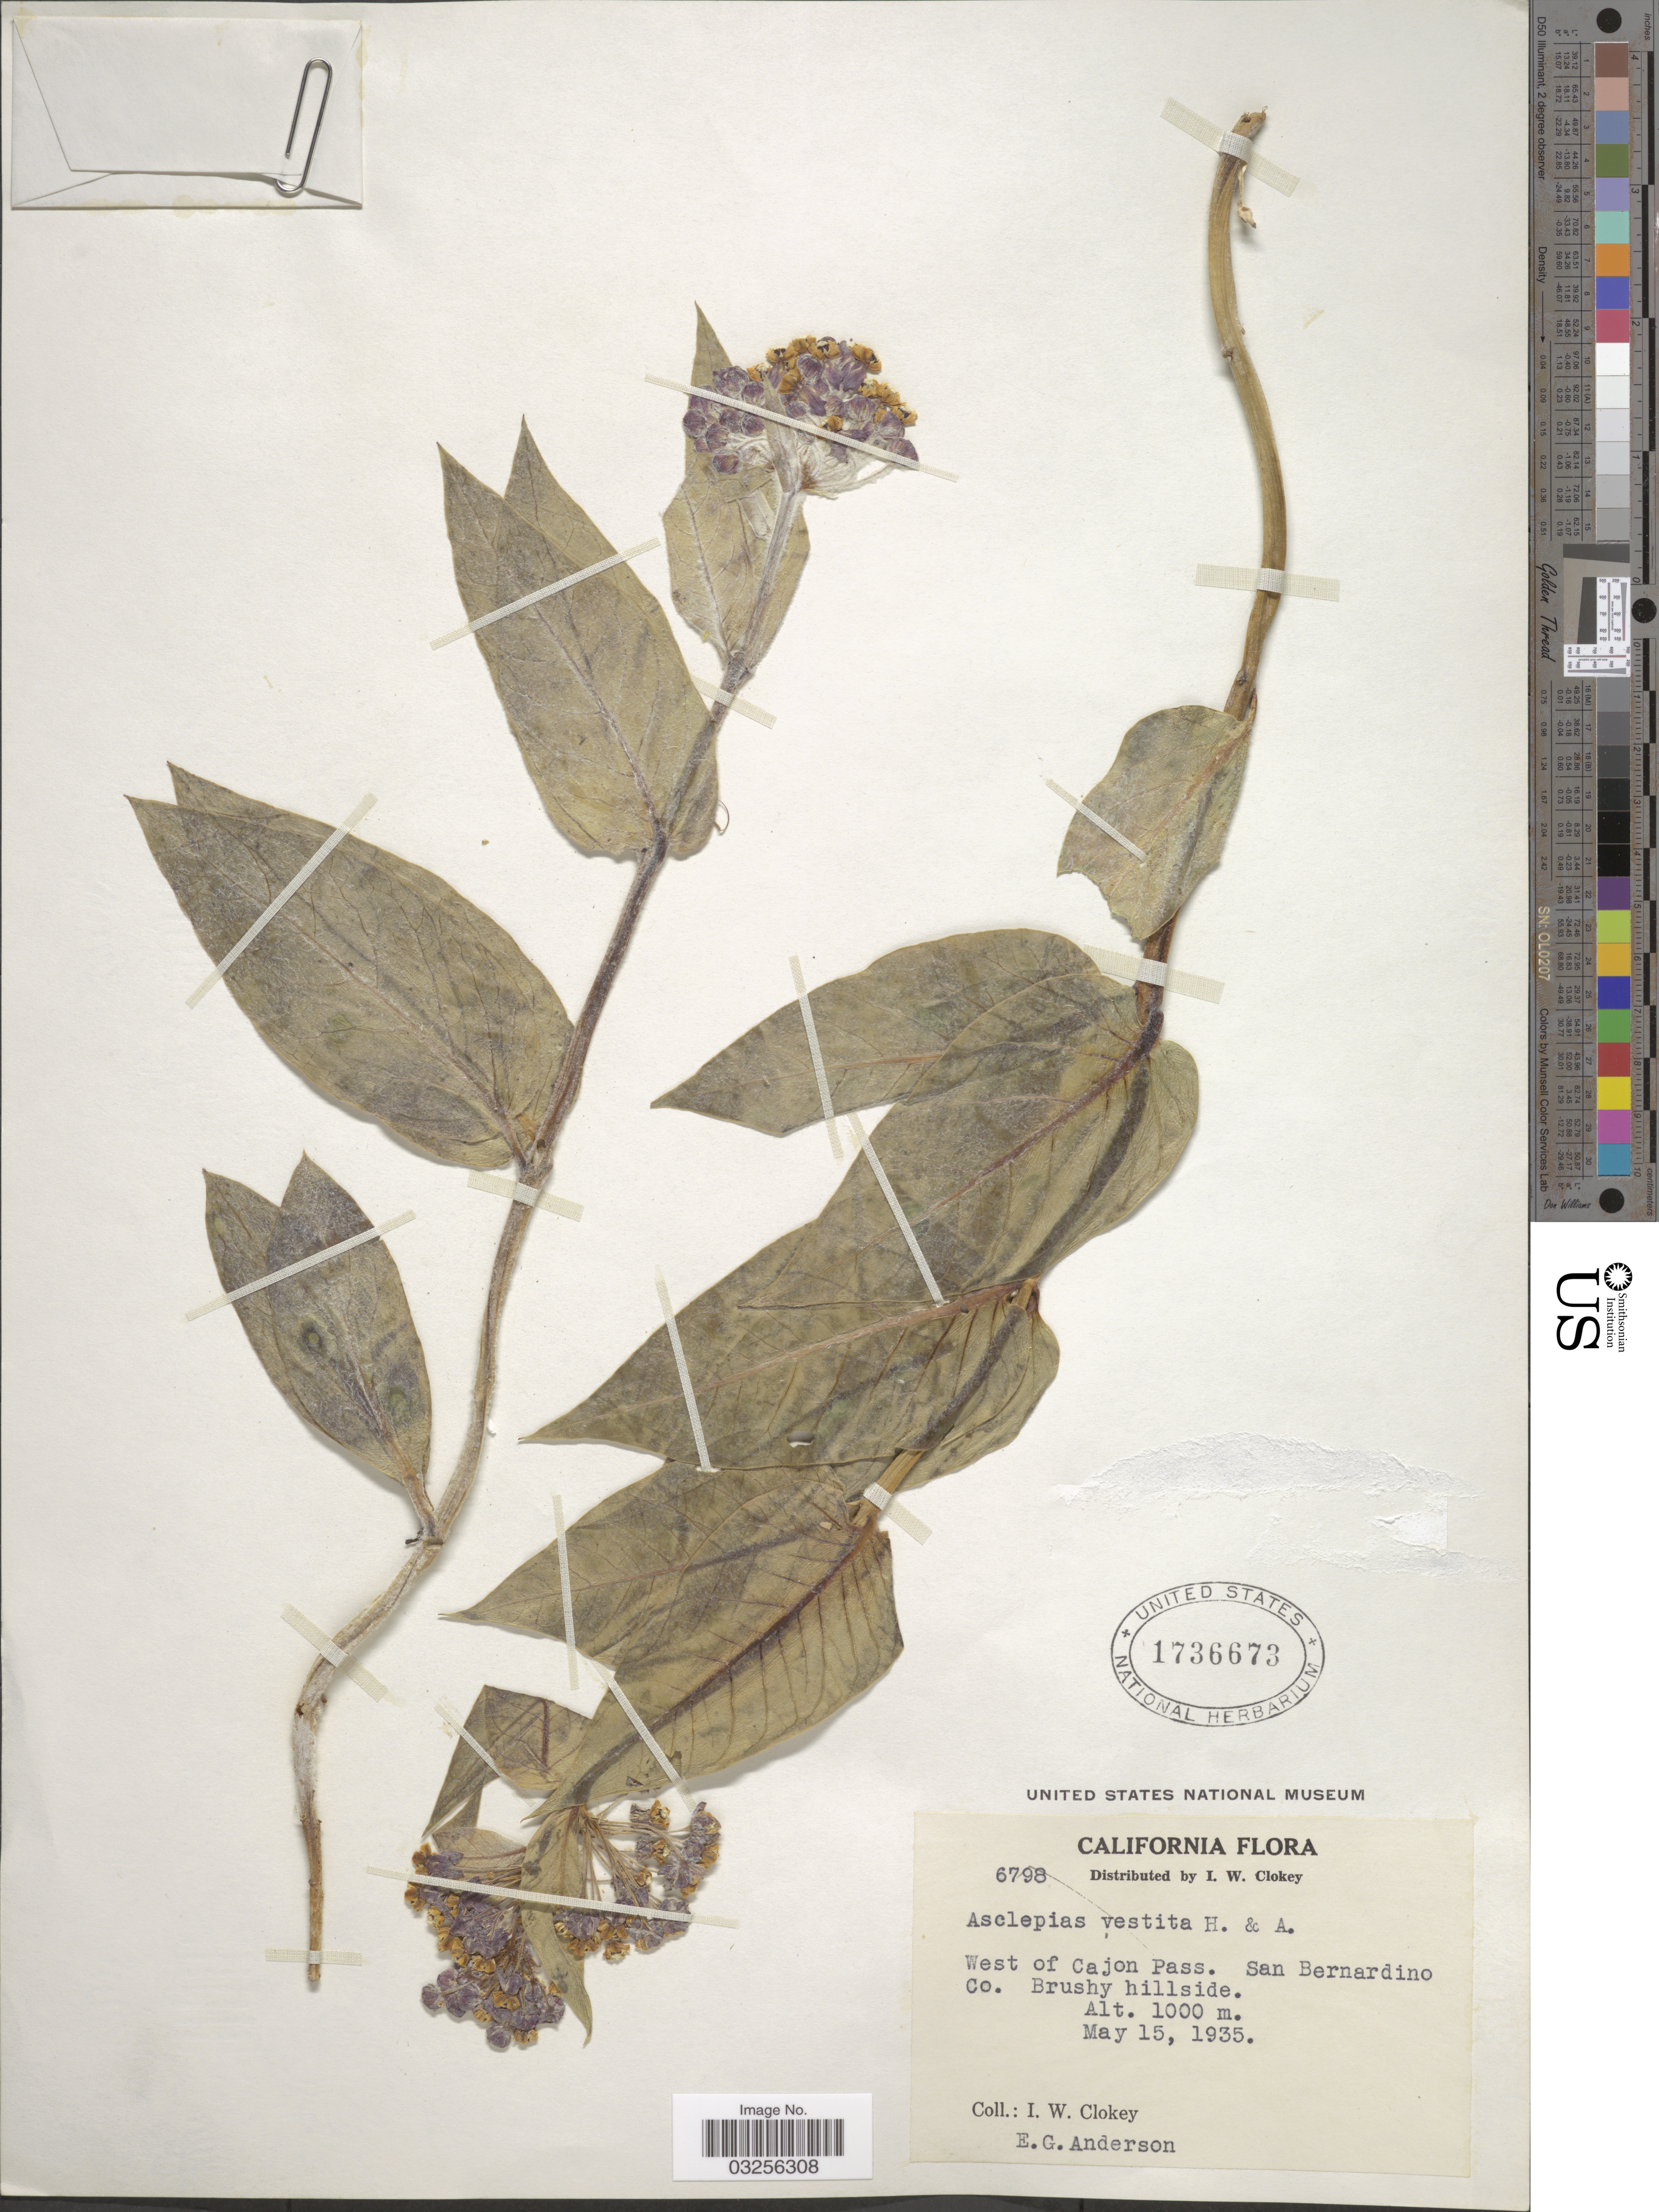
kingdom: Plantae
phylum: Tracheophyta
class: Magnoliopsida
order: Gentianales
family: Apocynaceae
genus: Asclepias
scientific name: Asclepias vestita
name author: Hook. & Arn.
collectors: I. W. Clokey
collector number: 6798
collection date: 1935-05-15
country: United States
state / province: California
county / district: San Bernardino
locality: West of Cajon Pass. San Bernardino Co.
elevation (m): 1000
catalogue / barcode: US 1736673